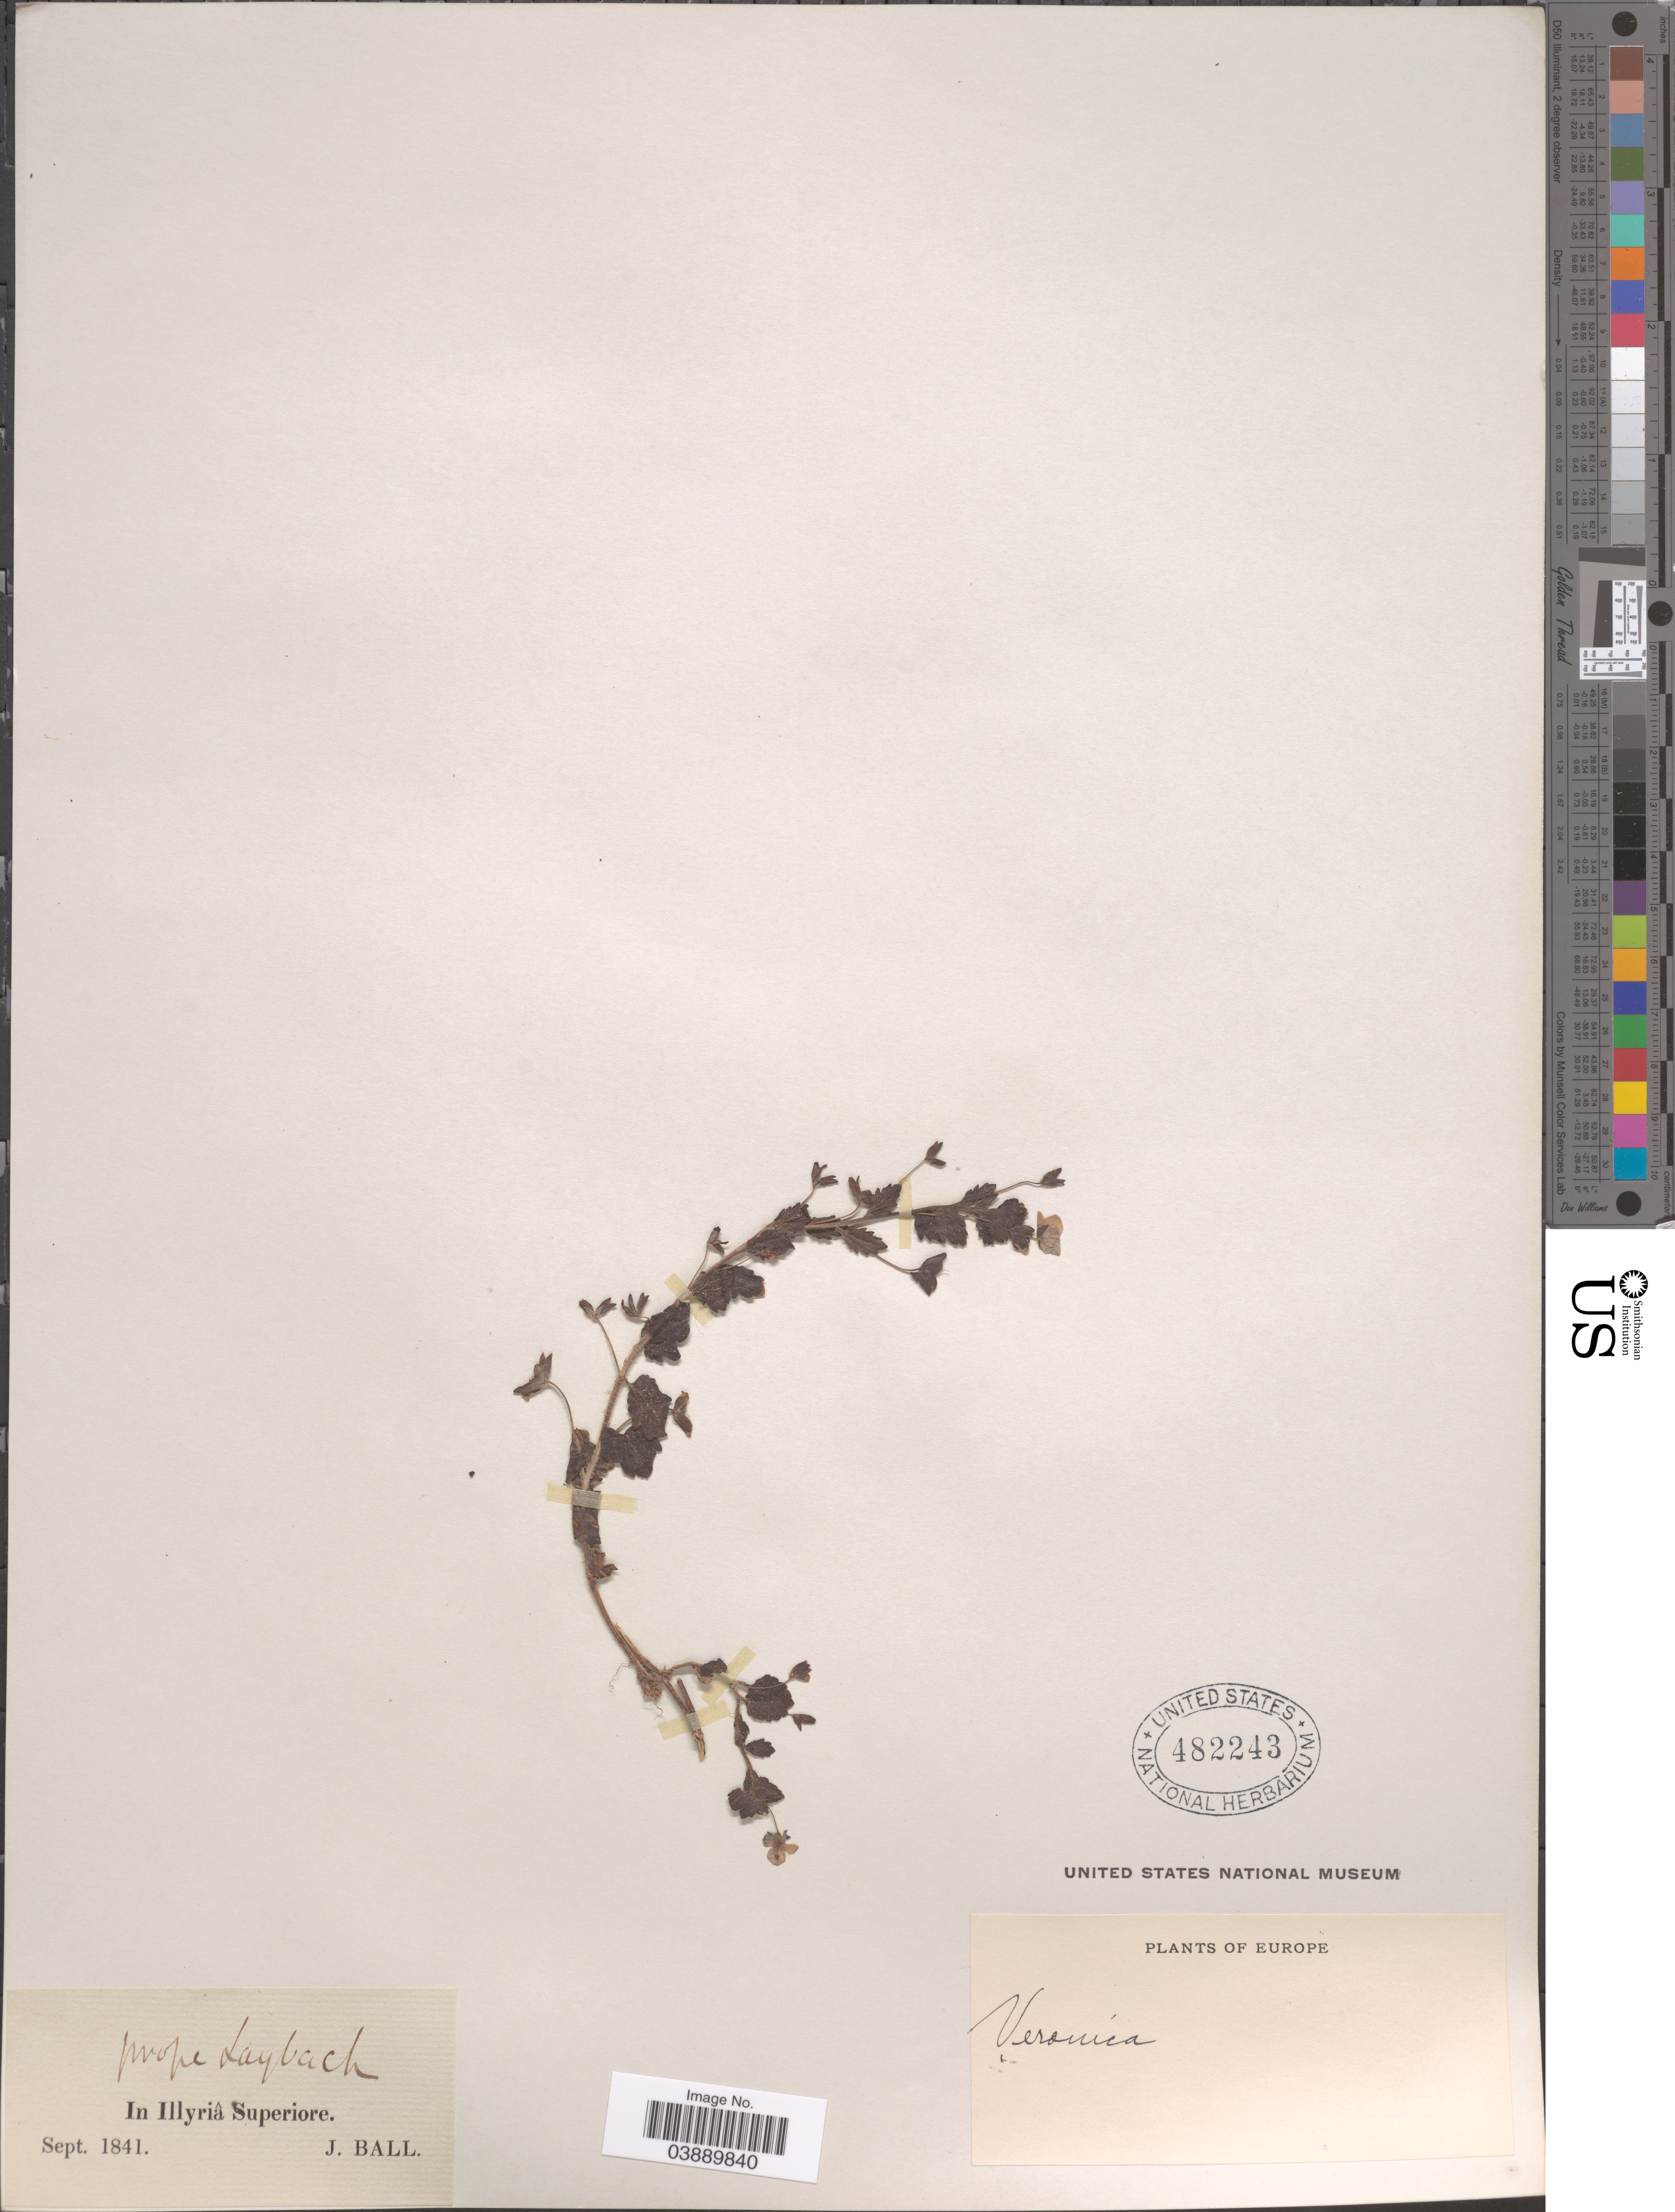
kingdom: Plantae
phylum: Tracheophyta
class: Magnoliopsida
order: Lamiales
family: Plantaginaceae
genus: Veronica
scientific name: Veronica persica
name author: Poir.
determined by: Albach, Dirk C.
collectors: J. Ball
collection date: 1841-09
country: Slovenia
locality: Prope Laybach. In Illyria Superiore. Europe.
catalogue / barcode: US 482243